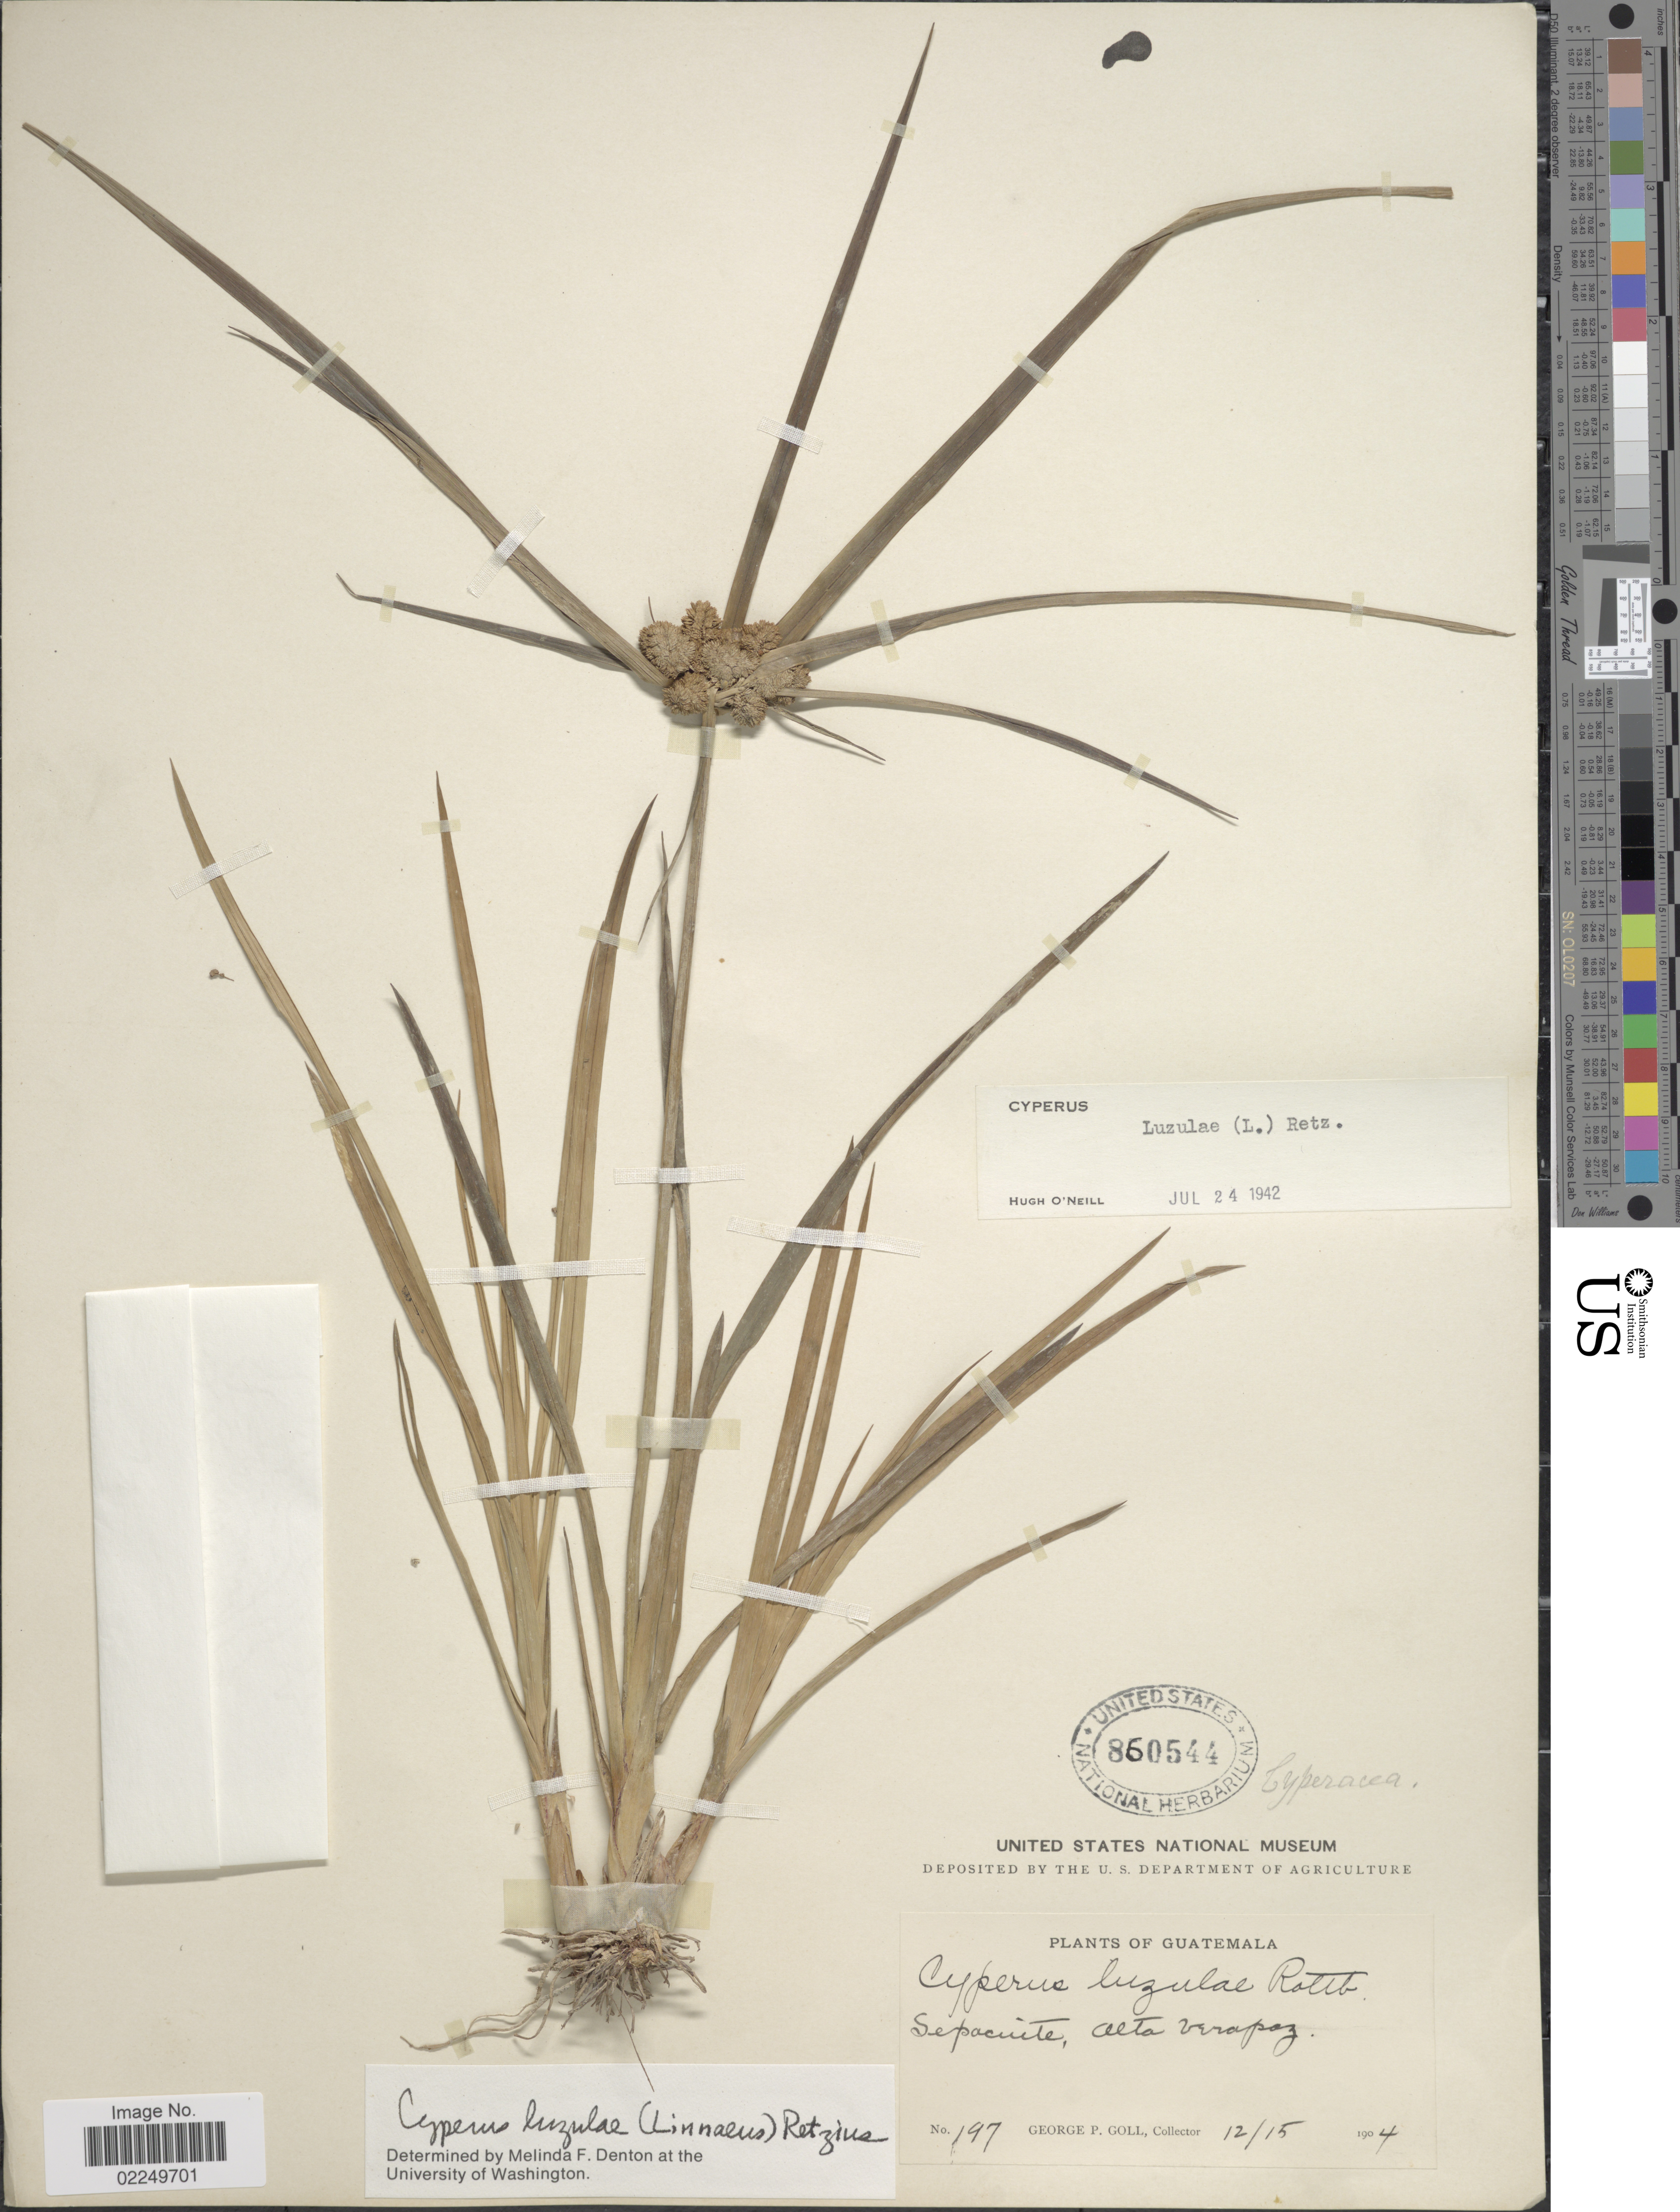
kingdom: Plantae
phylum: Tracheophyta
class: Liliopsida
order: Poales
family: Cyperaceae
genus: Cyperus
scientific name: Cyperus luzulae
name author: (L.) Rottb. ex Retz.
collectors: G. P. Goll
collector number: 197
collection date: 1904-12-15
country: Guatemala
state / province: Alta Verapaz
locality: Sepacuite, Alta Verapaz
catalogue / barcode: US 860544